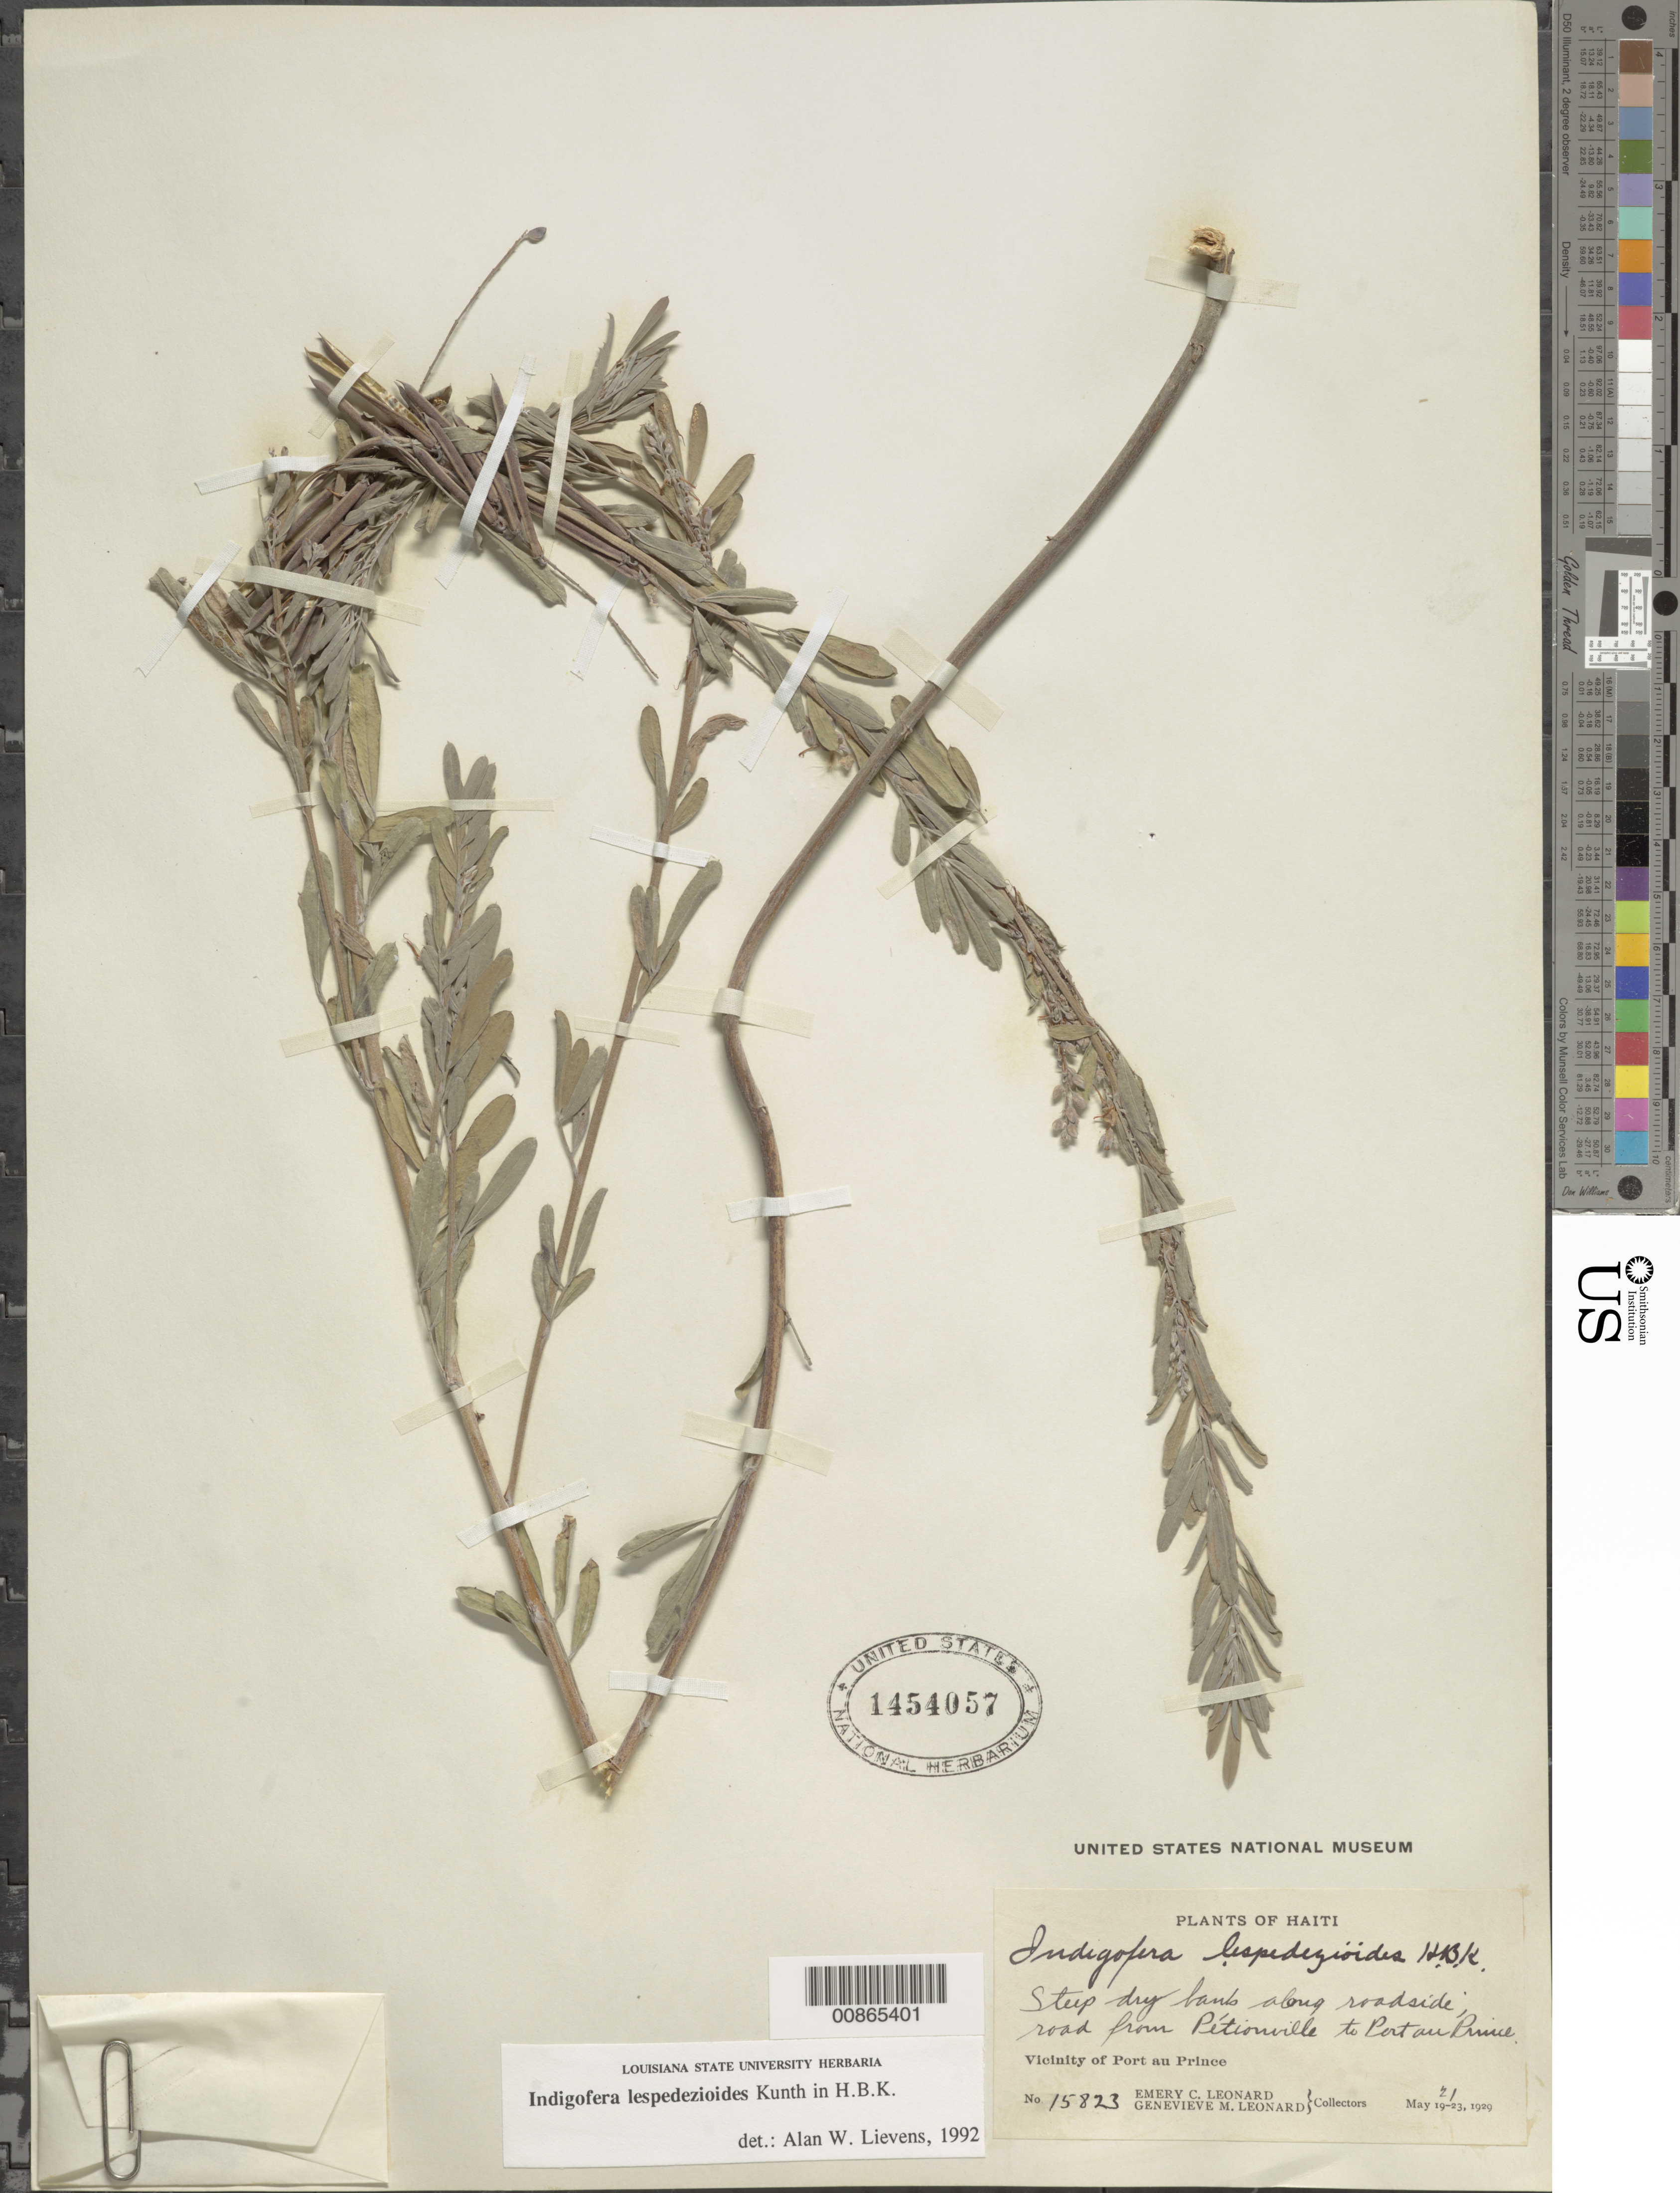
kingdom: Plantae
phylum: Tracheophyta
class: Magnoliopsida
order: Fabales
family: Fabaceae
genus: Indigofera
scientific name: Indigofera lespedezioides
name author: Kunth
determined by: Lievens, A. W., (LSU), Louisiana State University Herbarium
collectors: E. C. Leonard & G. M. Leonard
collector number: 15823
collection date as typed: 21 May 1929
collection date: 1929-05-21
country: Haiti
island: Hispaniola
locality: Road from Pétionville to port au Prince.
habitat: Steep dry bank along roadside.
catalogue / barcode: US 1454057